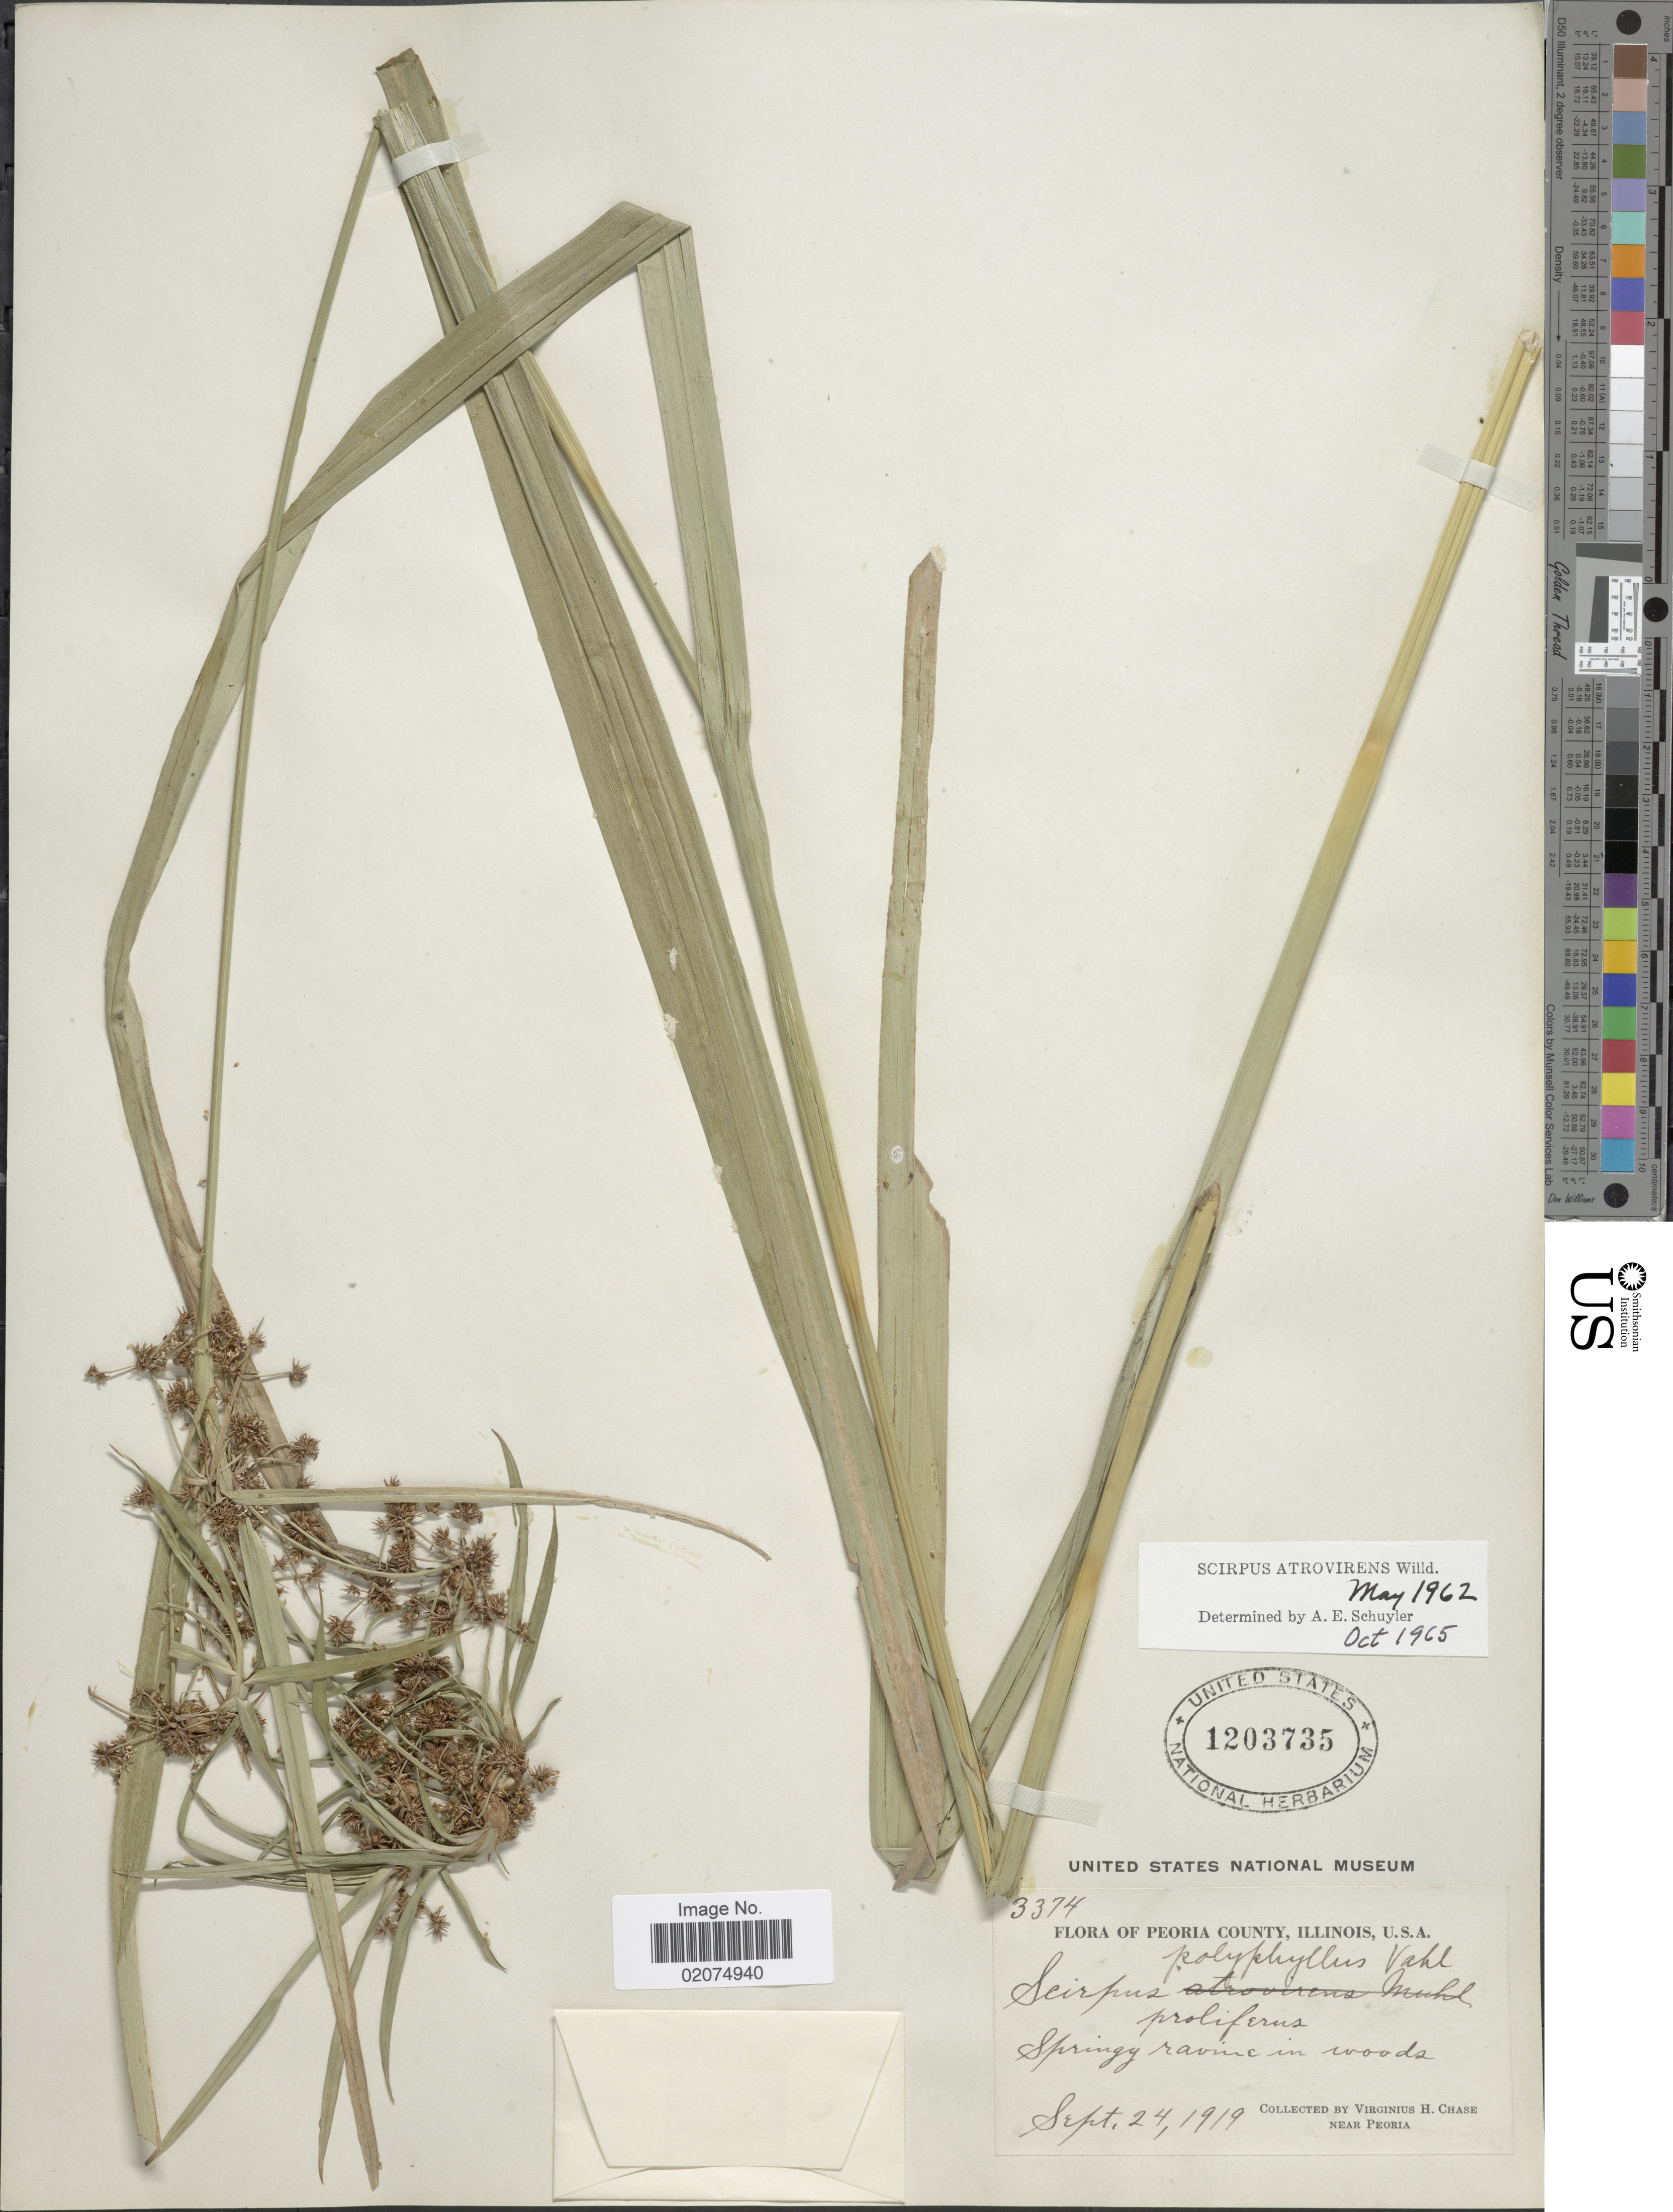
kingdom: Plantae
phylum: Tracheophyta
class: Liliopsida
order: Poales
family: Cyperaceae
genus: Scirpus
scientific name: Scirpus atrovirens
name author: Willd.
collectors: V. H. Chase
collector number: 3374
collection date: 1919-09-24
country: United States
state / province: Illinois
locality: Peoria County, U.S.A., near Peoria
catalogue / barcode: US 1203735